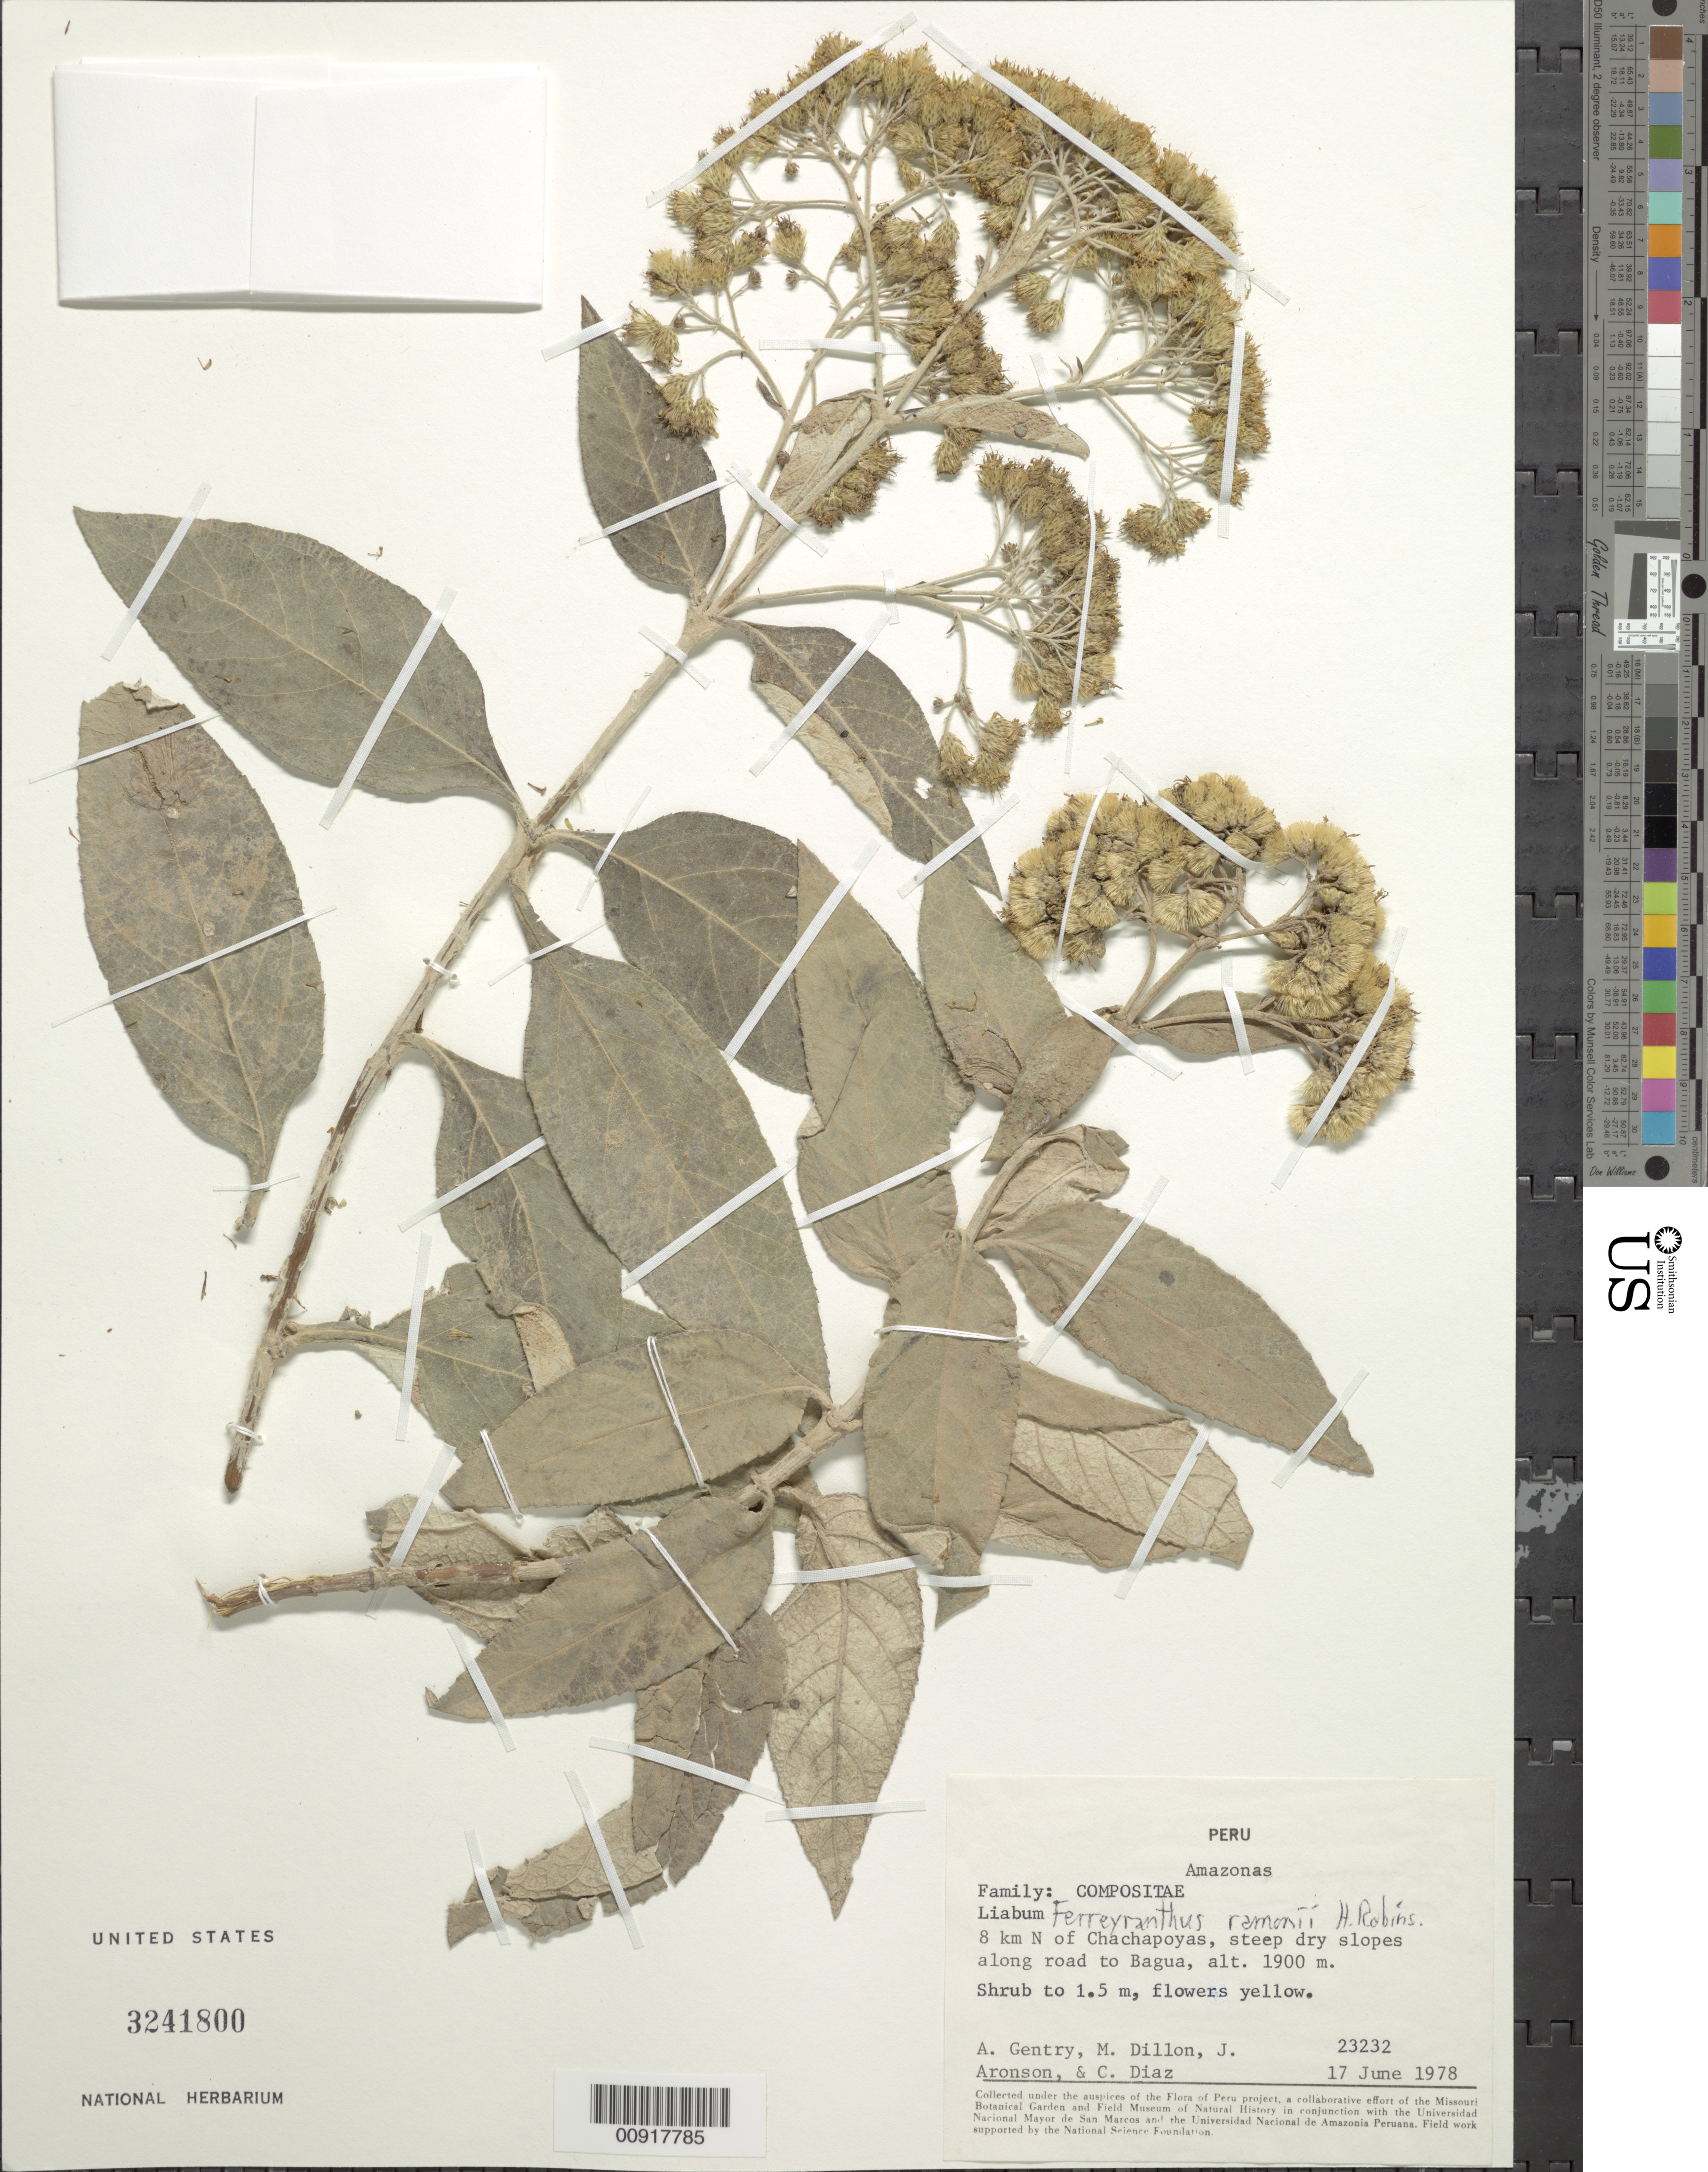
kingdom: Plantae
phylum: Tracheophyta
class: Magnoliopsida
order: Asterales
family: Asteraceae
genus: Ferreyranthus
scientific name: Ferreyranthus ramonii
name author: H. Rob.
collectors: A. H. Gentry, M. O. Dillon, J. Aronson & C. Díaz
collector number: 23232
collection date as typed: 17 June 1978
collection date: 1978-06-17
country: Peru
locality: Chachapoyas, 8 km N of, along road to Bagua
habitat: Steep dry slopes along road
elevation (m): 1900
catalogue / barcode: US 3241800